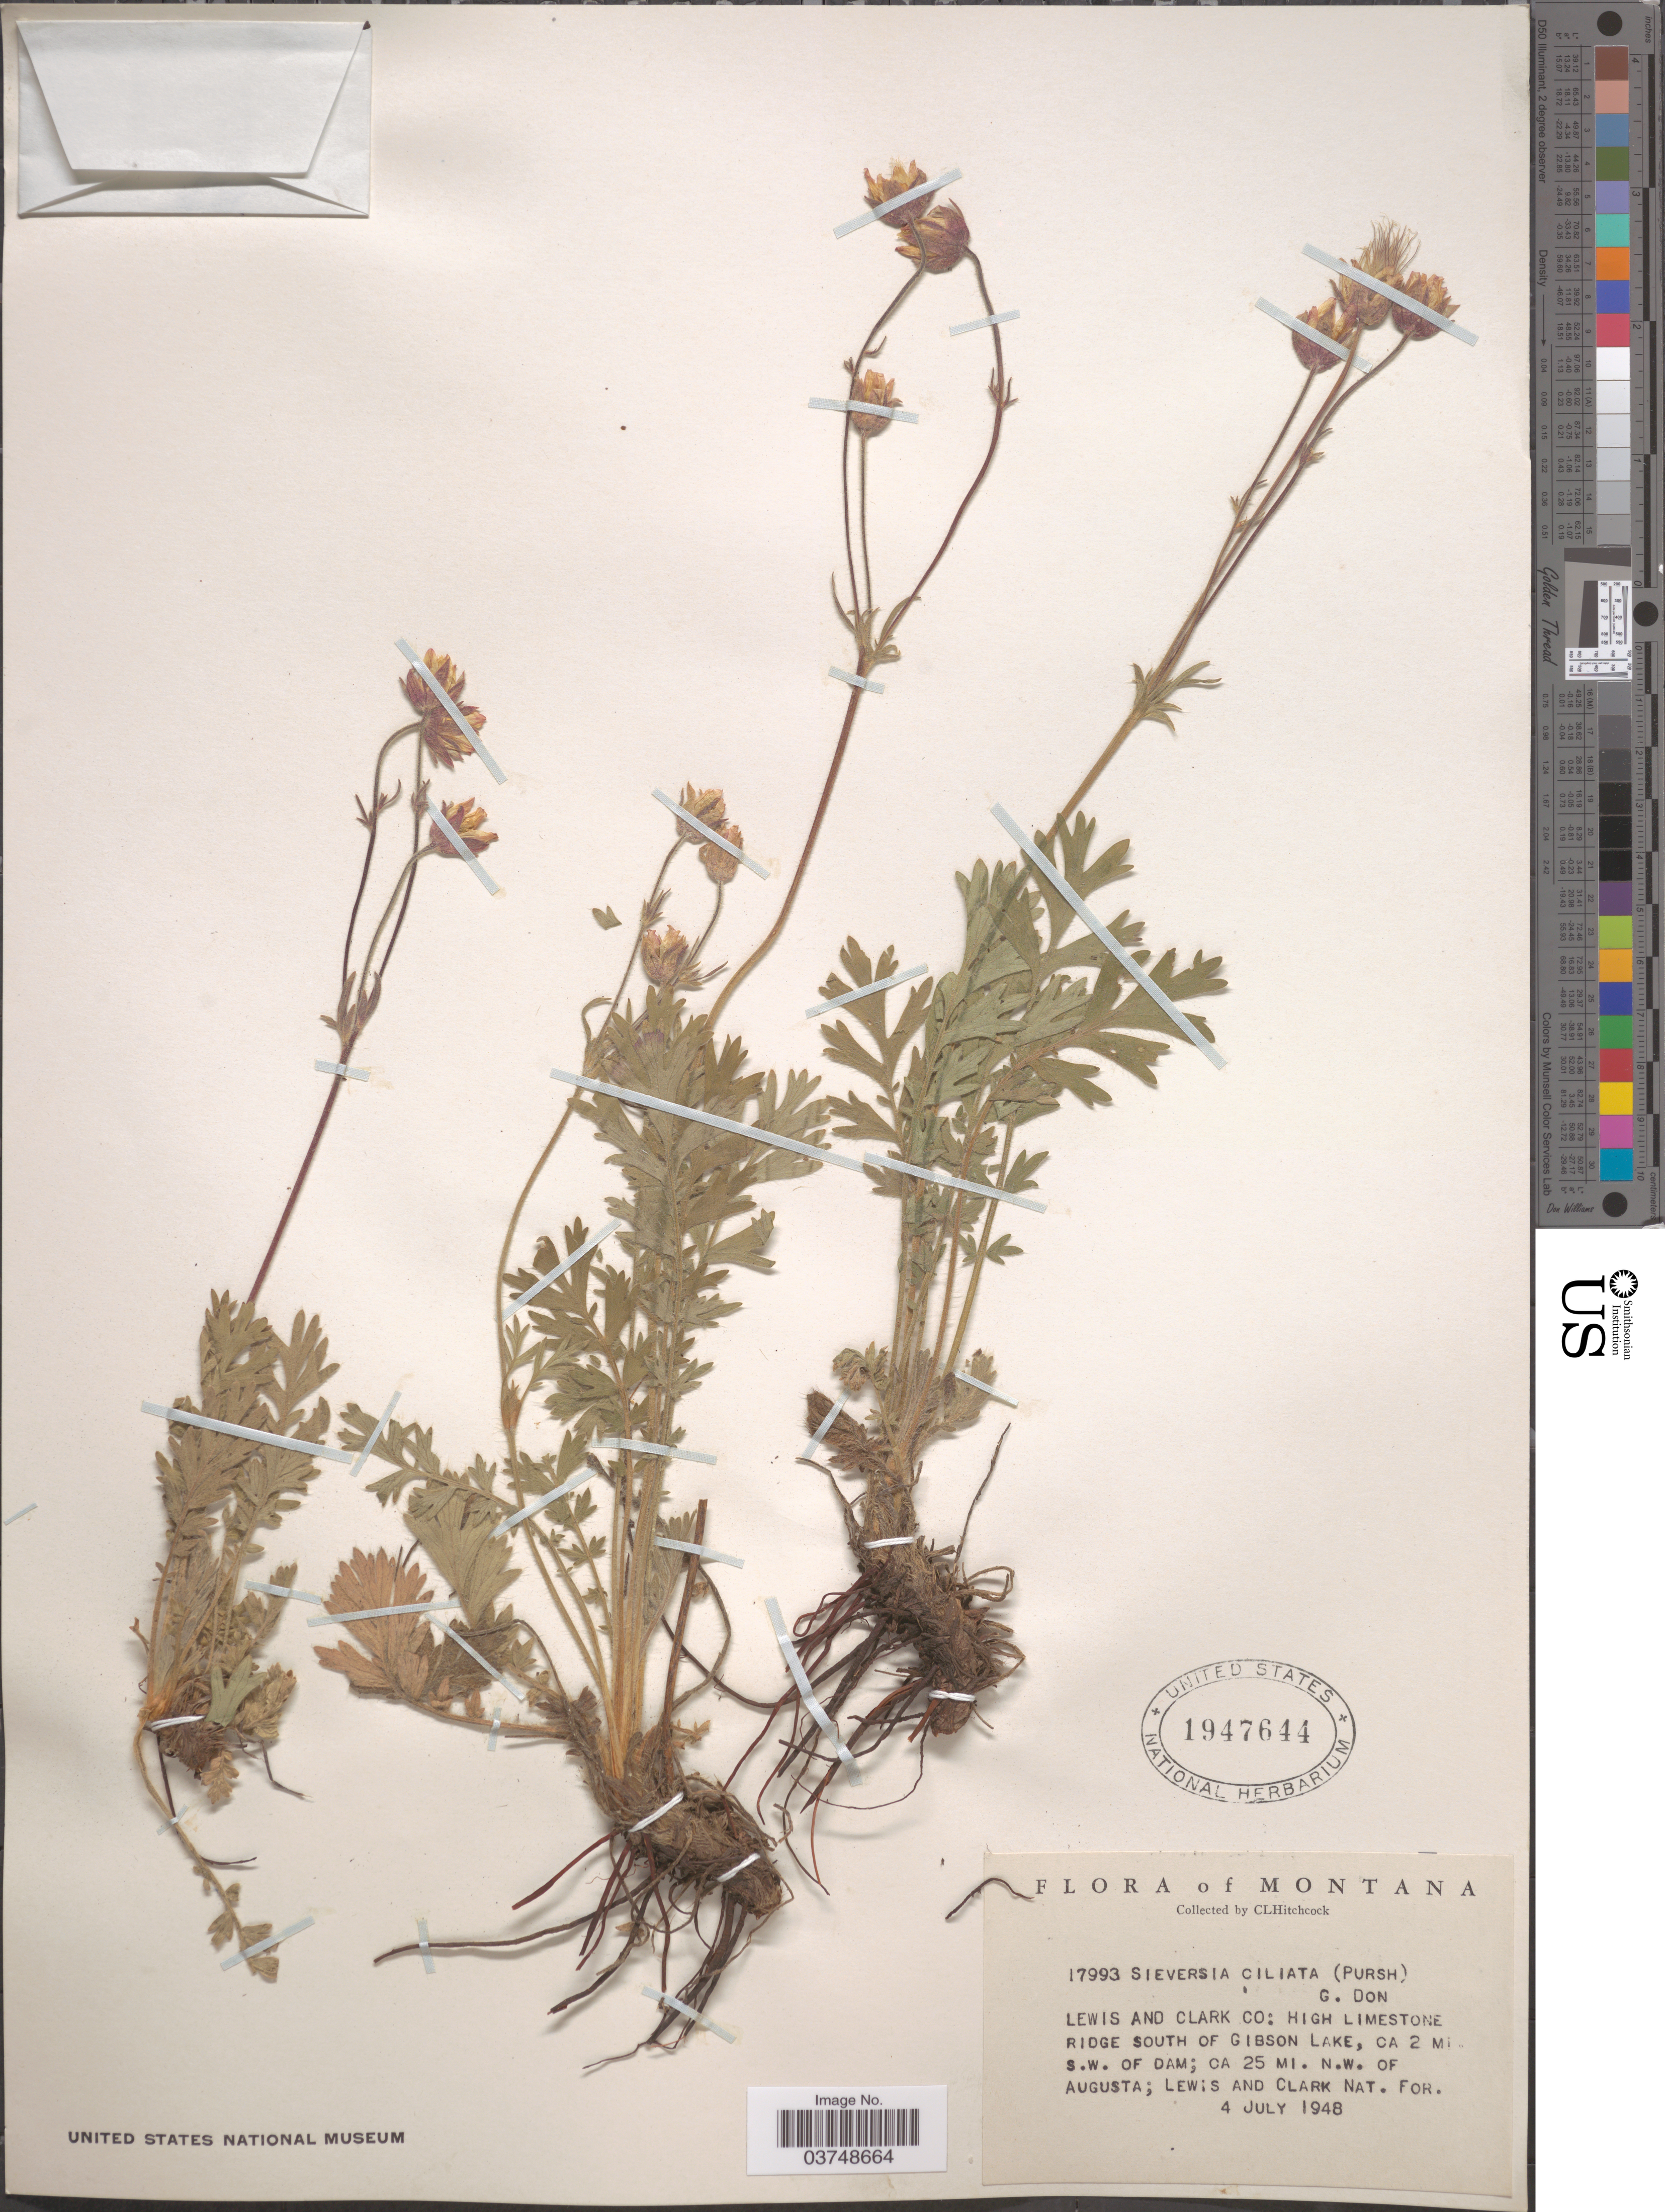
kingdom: Plantae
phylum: Tracheophyta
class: Magnoliopsida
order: Rosales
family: Rosaceae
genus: Geum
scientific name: Geum triflorum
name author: Pursh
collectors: C. L. Hitchcock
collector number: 17993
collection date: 1948-07-04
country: United States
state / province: Montana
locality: Lewis and Clark Co: High Limestone ridge south of Gibson Lake, ca 2 mi. S.W. of Dam; ca. 25 mi. N.W. of Augusta; Lewis and Clark Nat. For.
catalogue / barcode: US 1947644